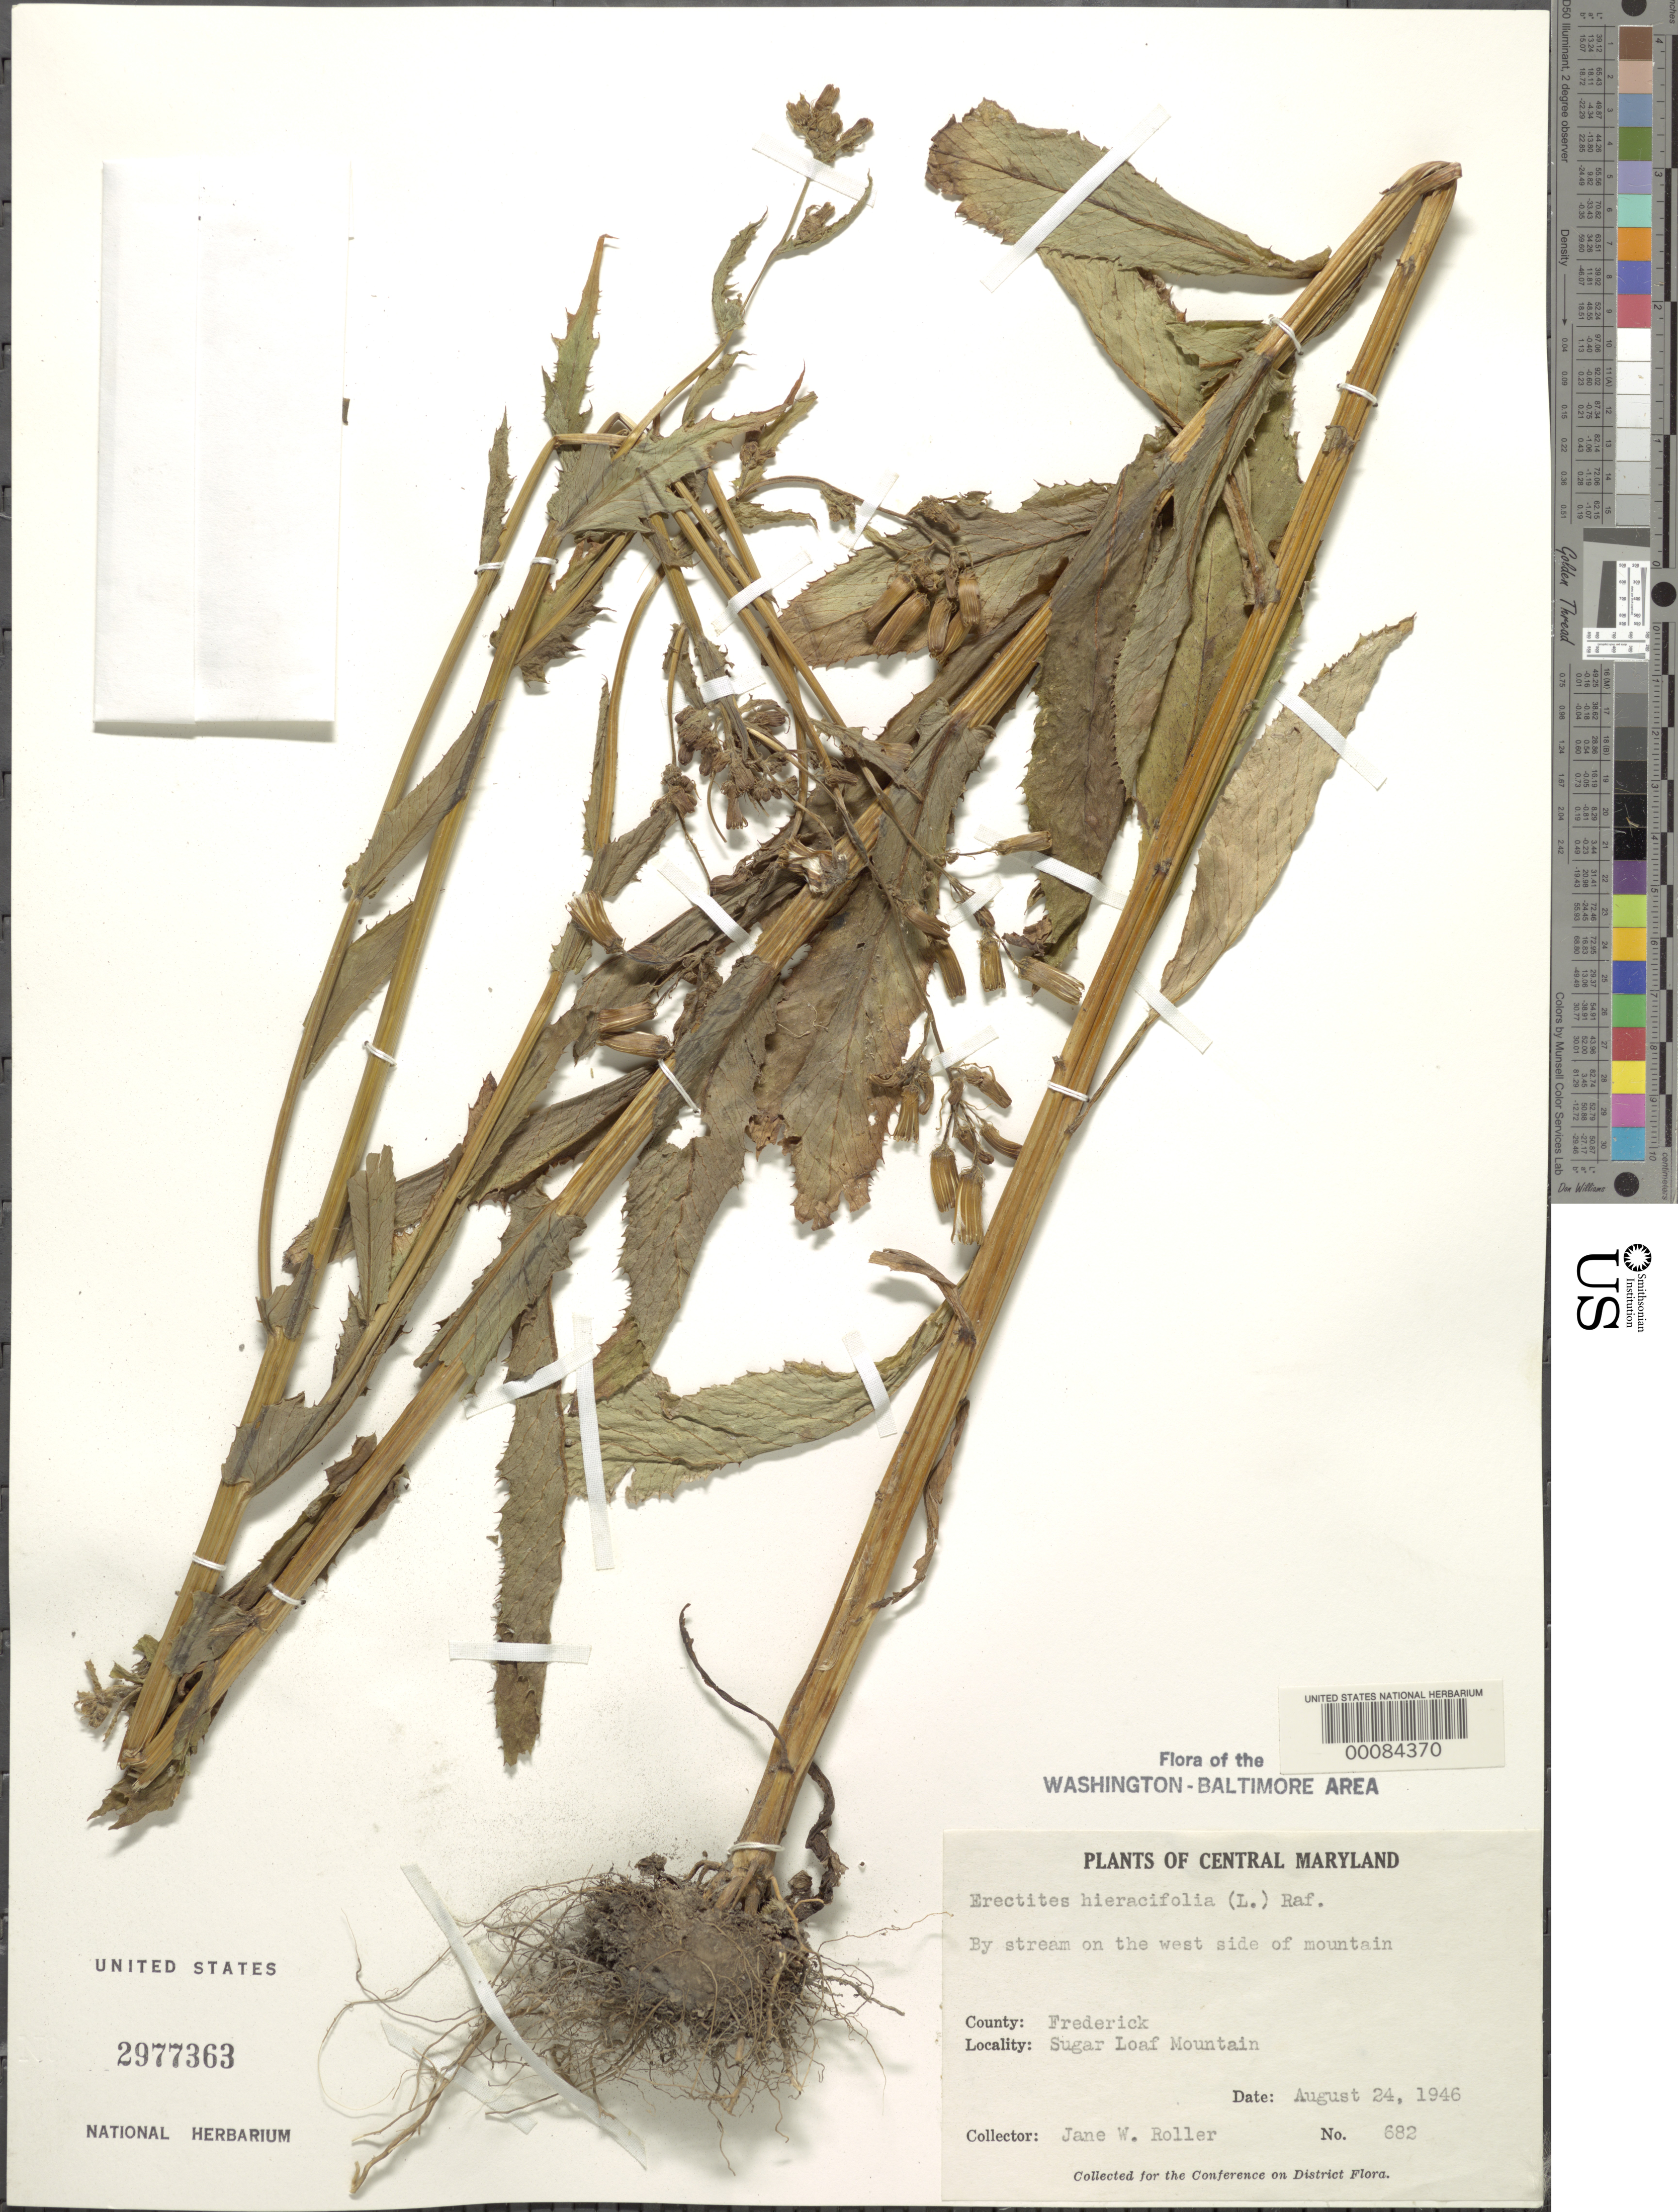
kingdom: Plantae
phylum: Tracheophyta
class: Magnoliopsida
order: Asterales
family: Asteraceae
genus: Erechtites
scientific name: Erechtites hieraciifolius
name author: (L.) Raf. ex DC.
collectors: J. W. Roller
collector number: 682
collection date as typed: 24 Aug 1946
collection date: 1946-08-24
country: United States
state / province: Maryland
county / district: Frederick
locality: Sugar Loaf Mountain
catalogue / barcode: US 2977363